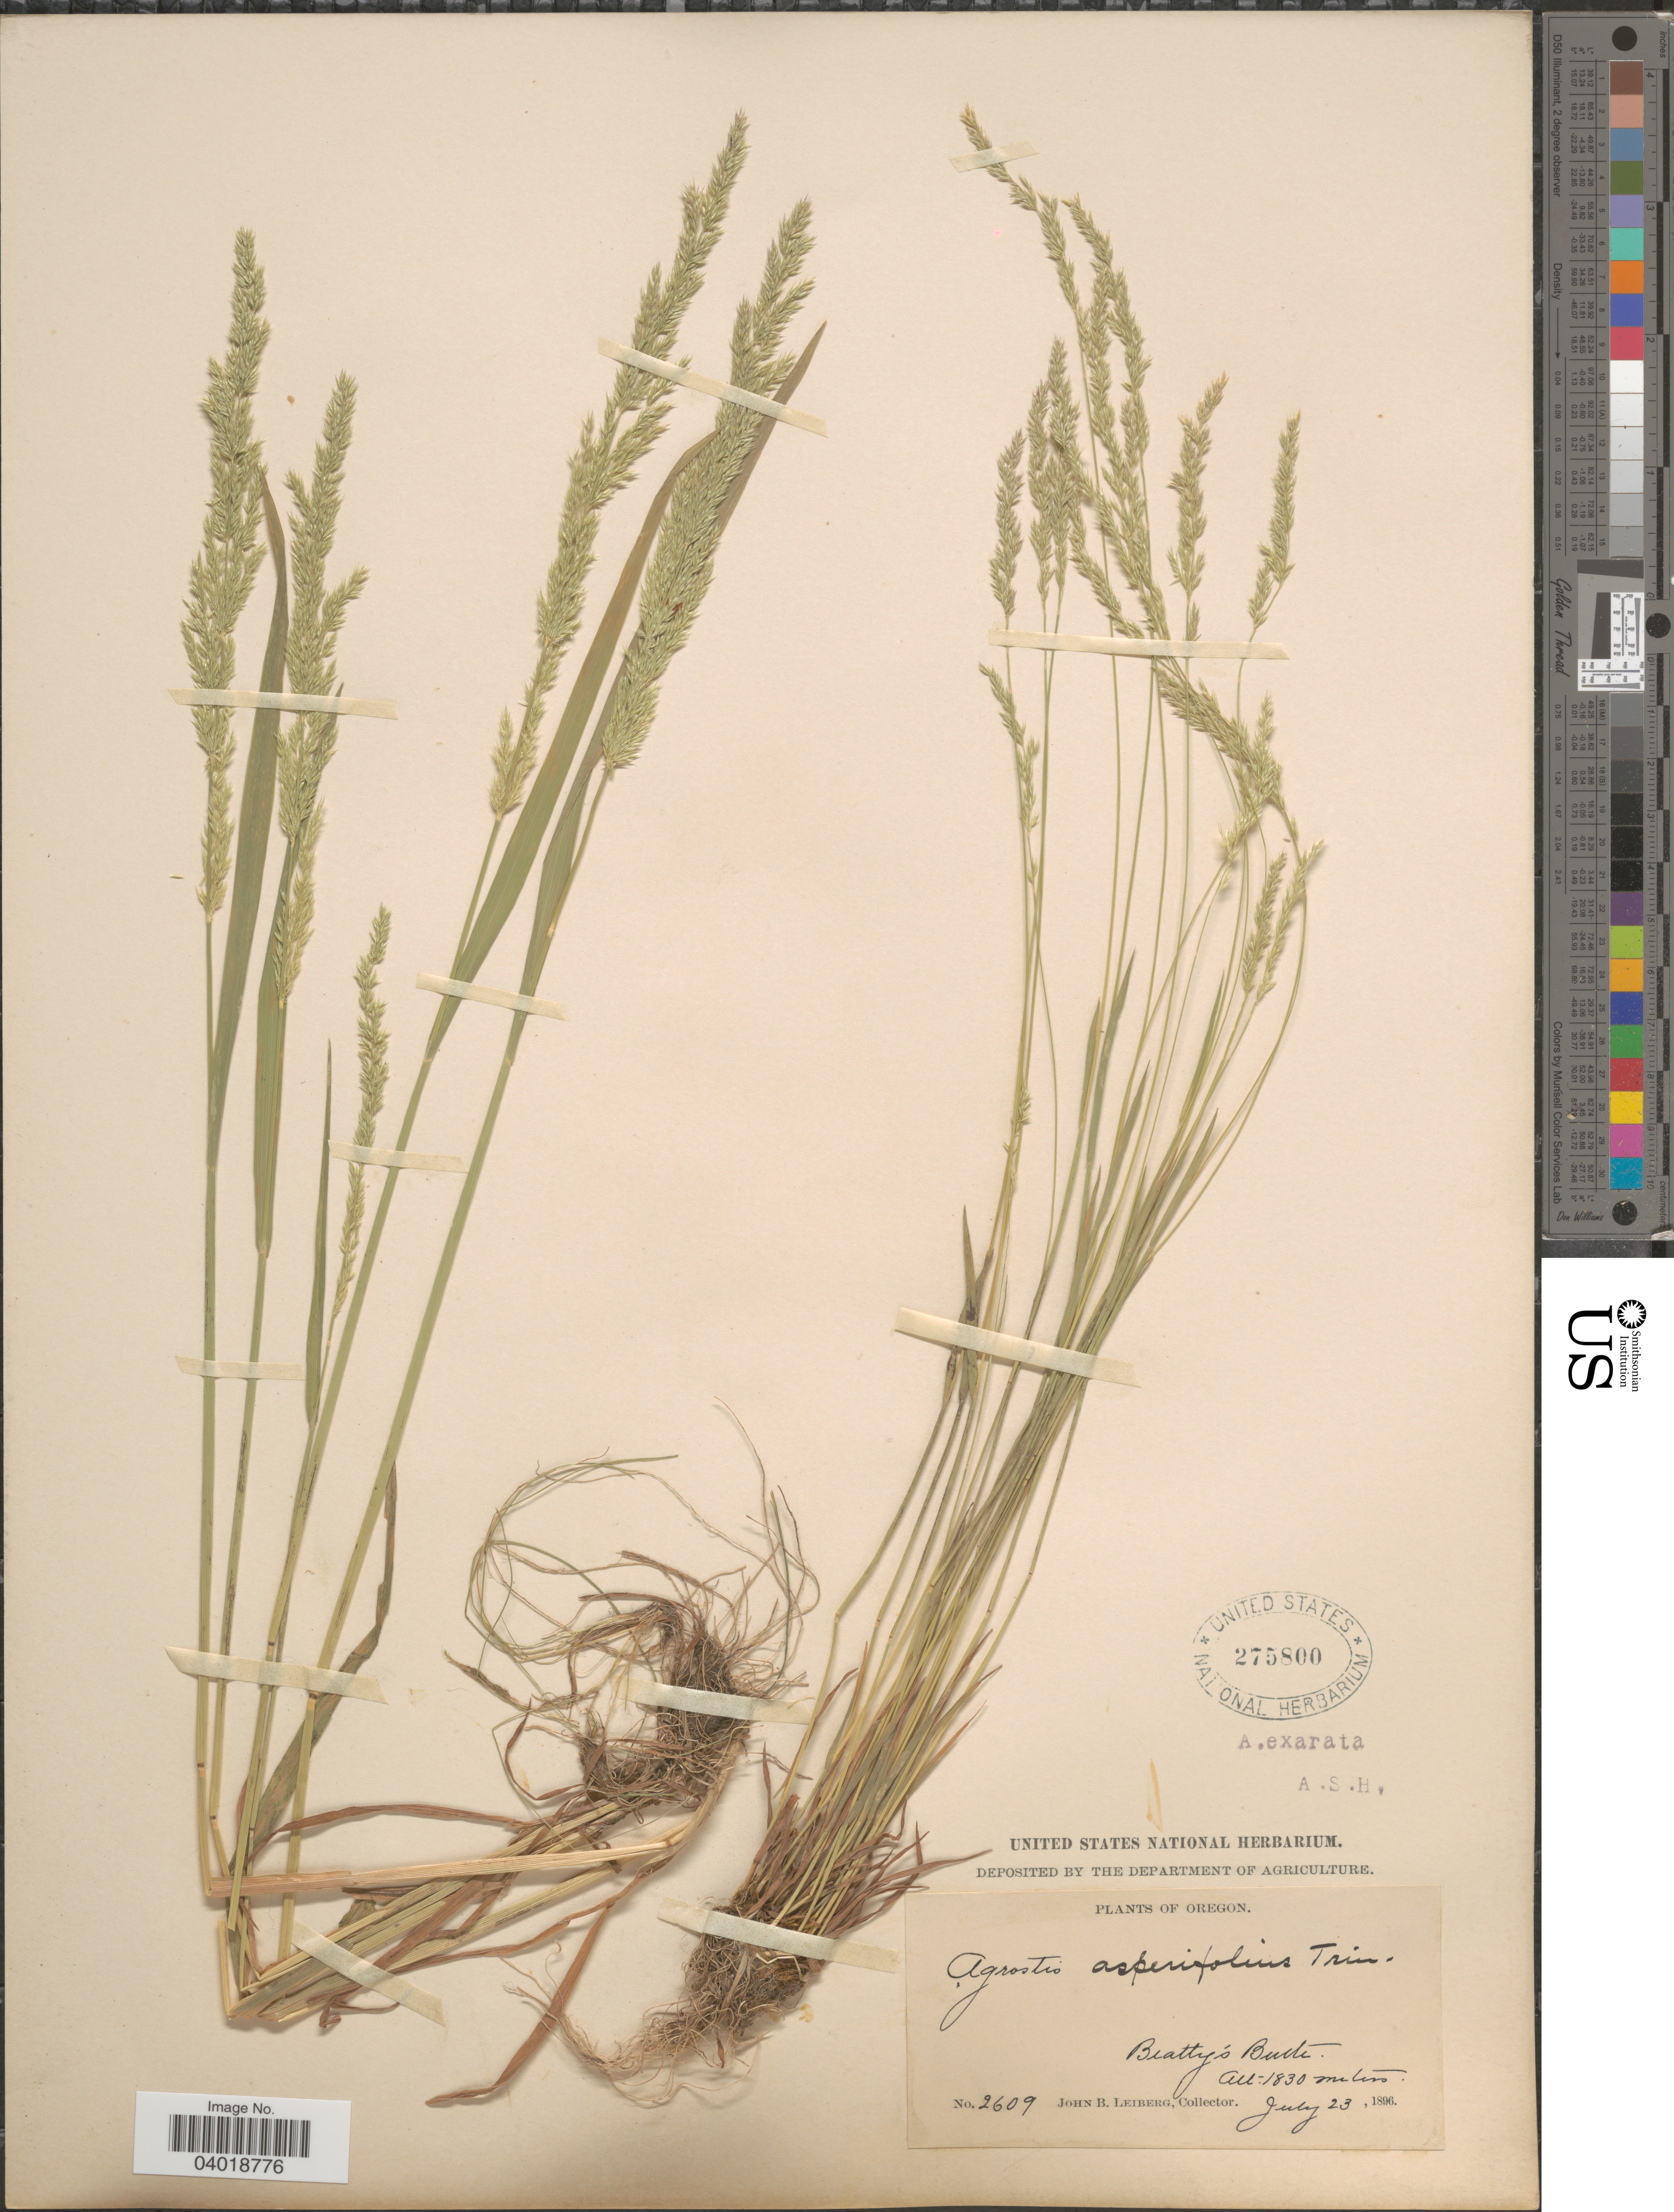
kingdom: Plantae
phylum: Tracheophyta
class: Liliopsida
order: Poales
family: Poaceae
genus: Agrostis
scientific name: Agrostis exarata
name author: Trin.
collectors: J. B. Leiberg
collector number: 2609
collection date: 1896-07-23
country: United States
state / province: Oregon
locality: Beatty's Butte.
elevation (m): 1830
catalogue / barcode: US 275800